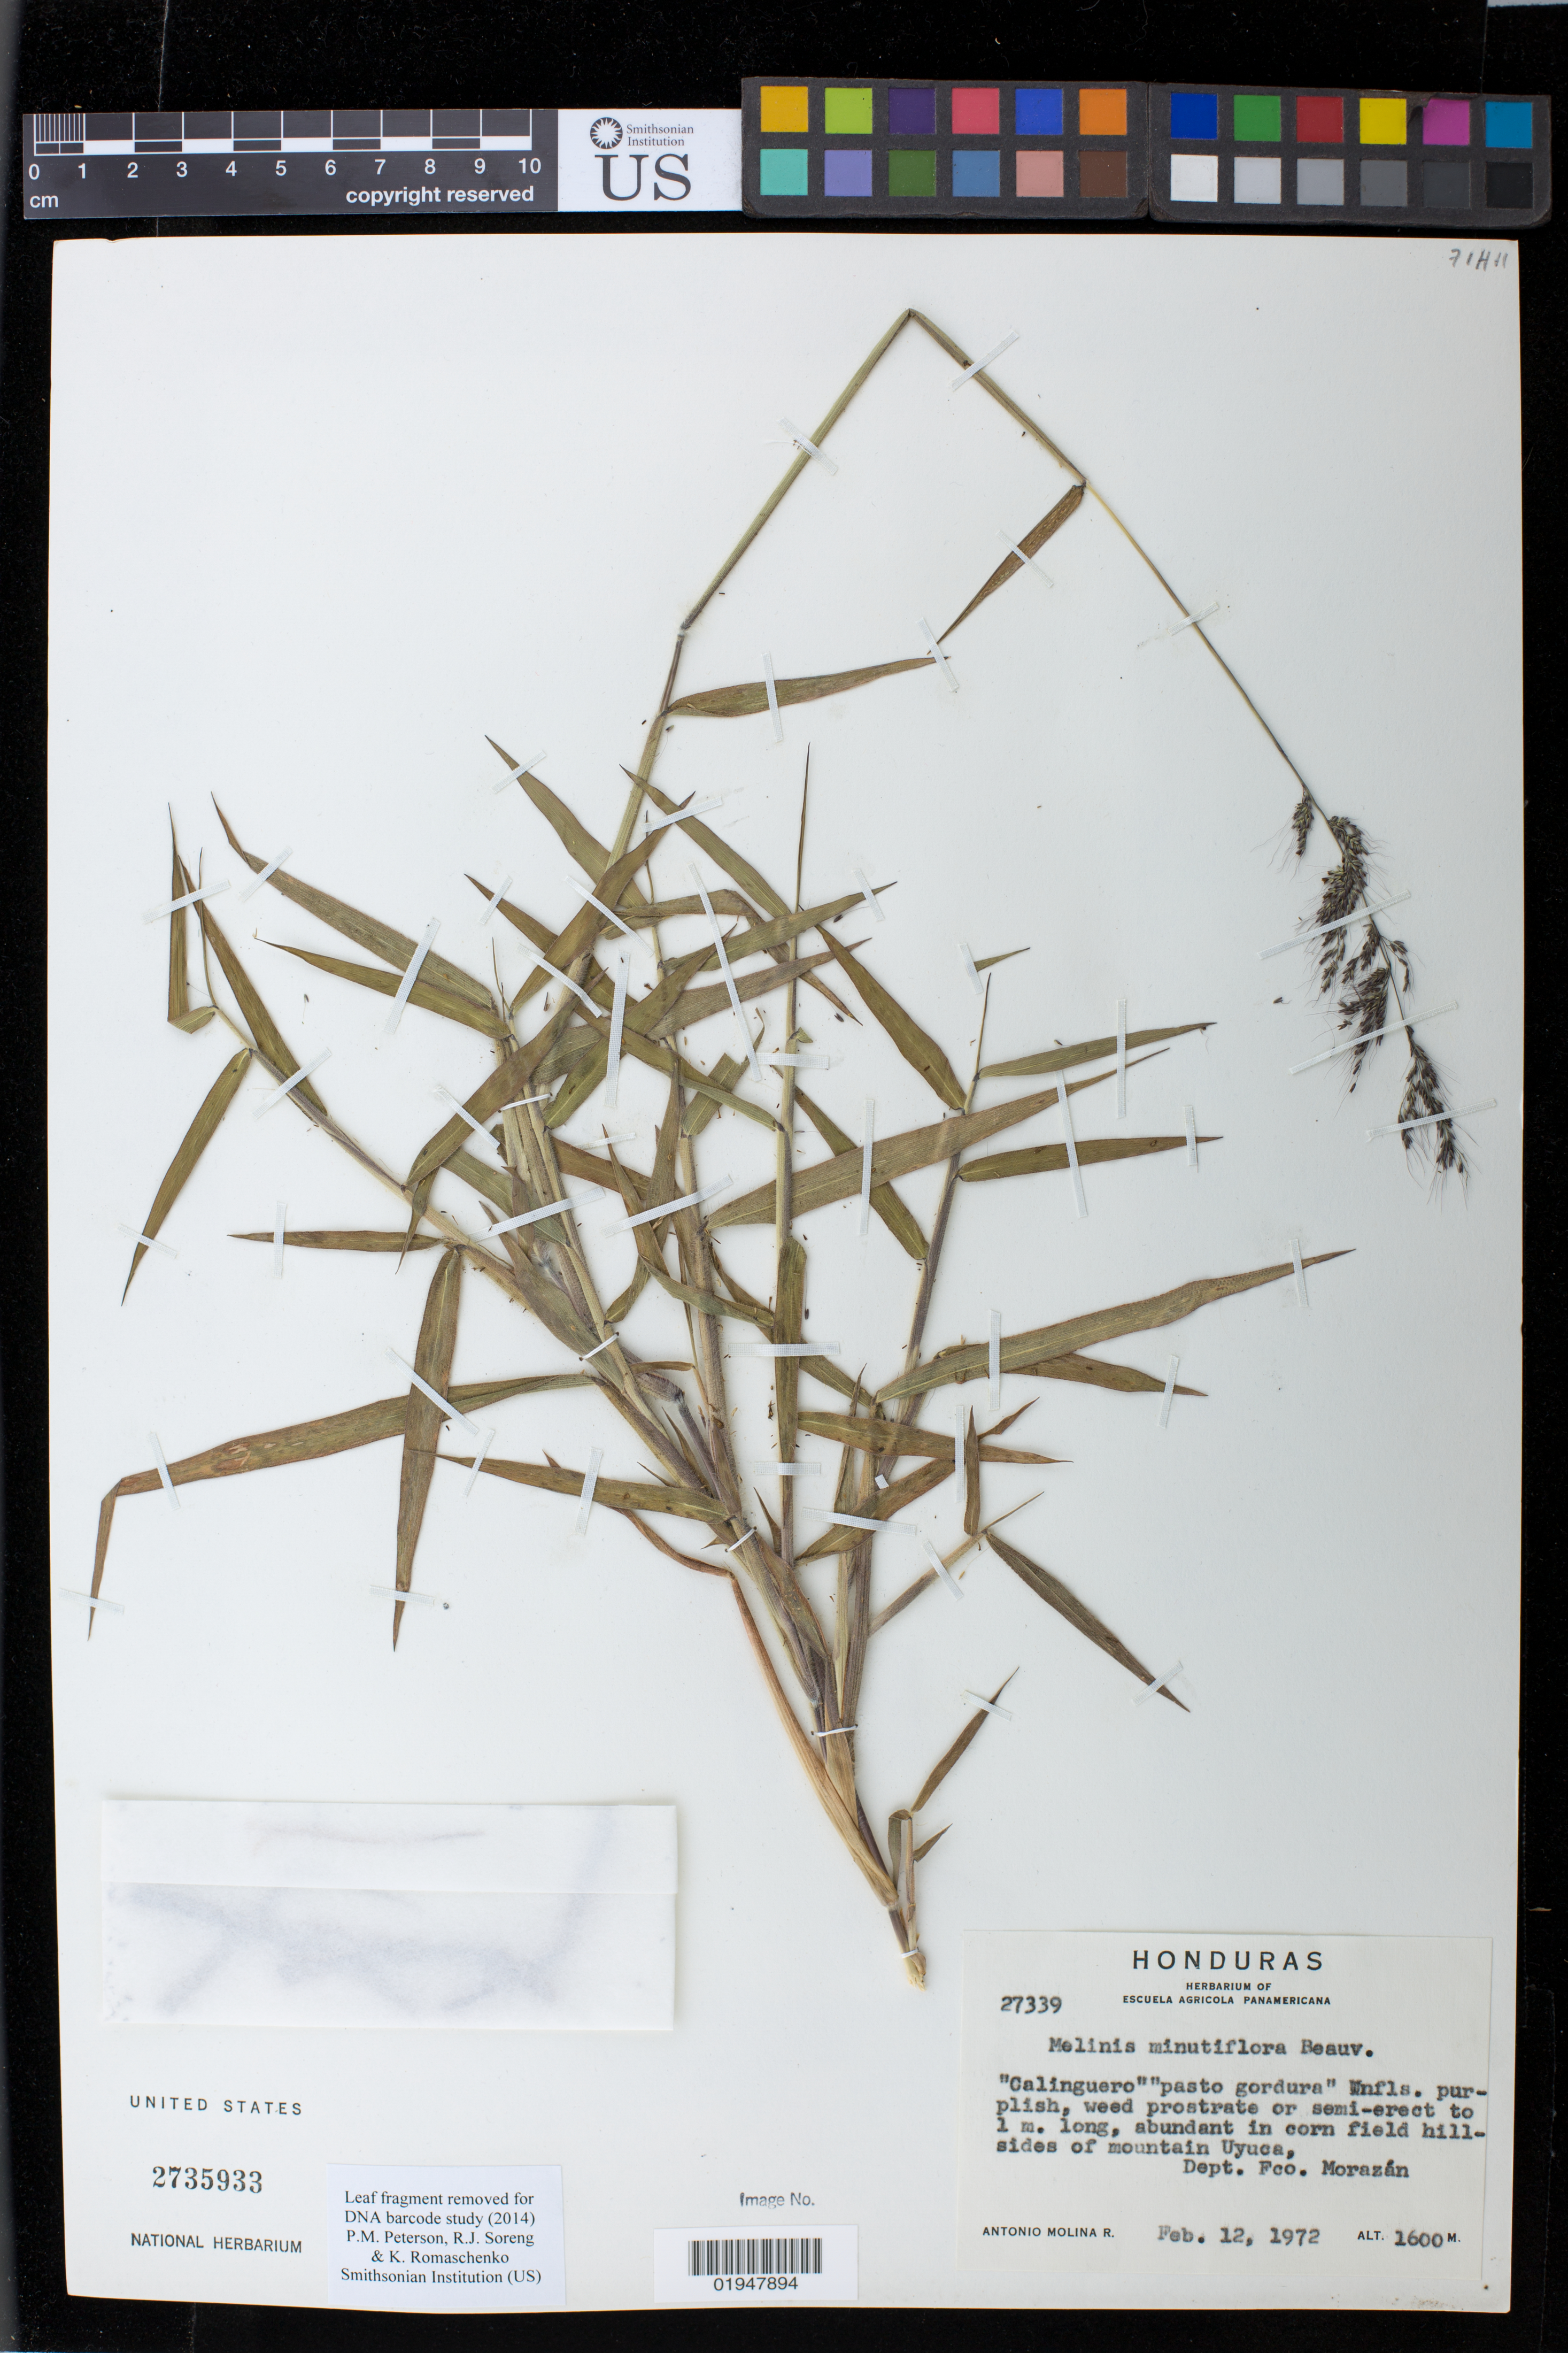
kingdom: Plantae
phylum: Tracheophyta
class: Liliopsida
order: Poales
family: Poaceae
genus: Melinis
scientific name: Melinis minutiflora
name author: P. Beauv.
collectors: A. Molina R.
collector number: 27339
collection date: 1972-02-12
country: Honduras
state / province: Fco. Morazán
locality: corn field hillsides of mountain Uyuca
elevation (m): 1600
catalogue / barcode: US 2735933